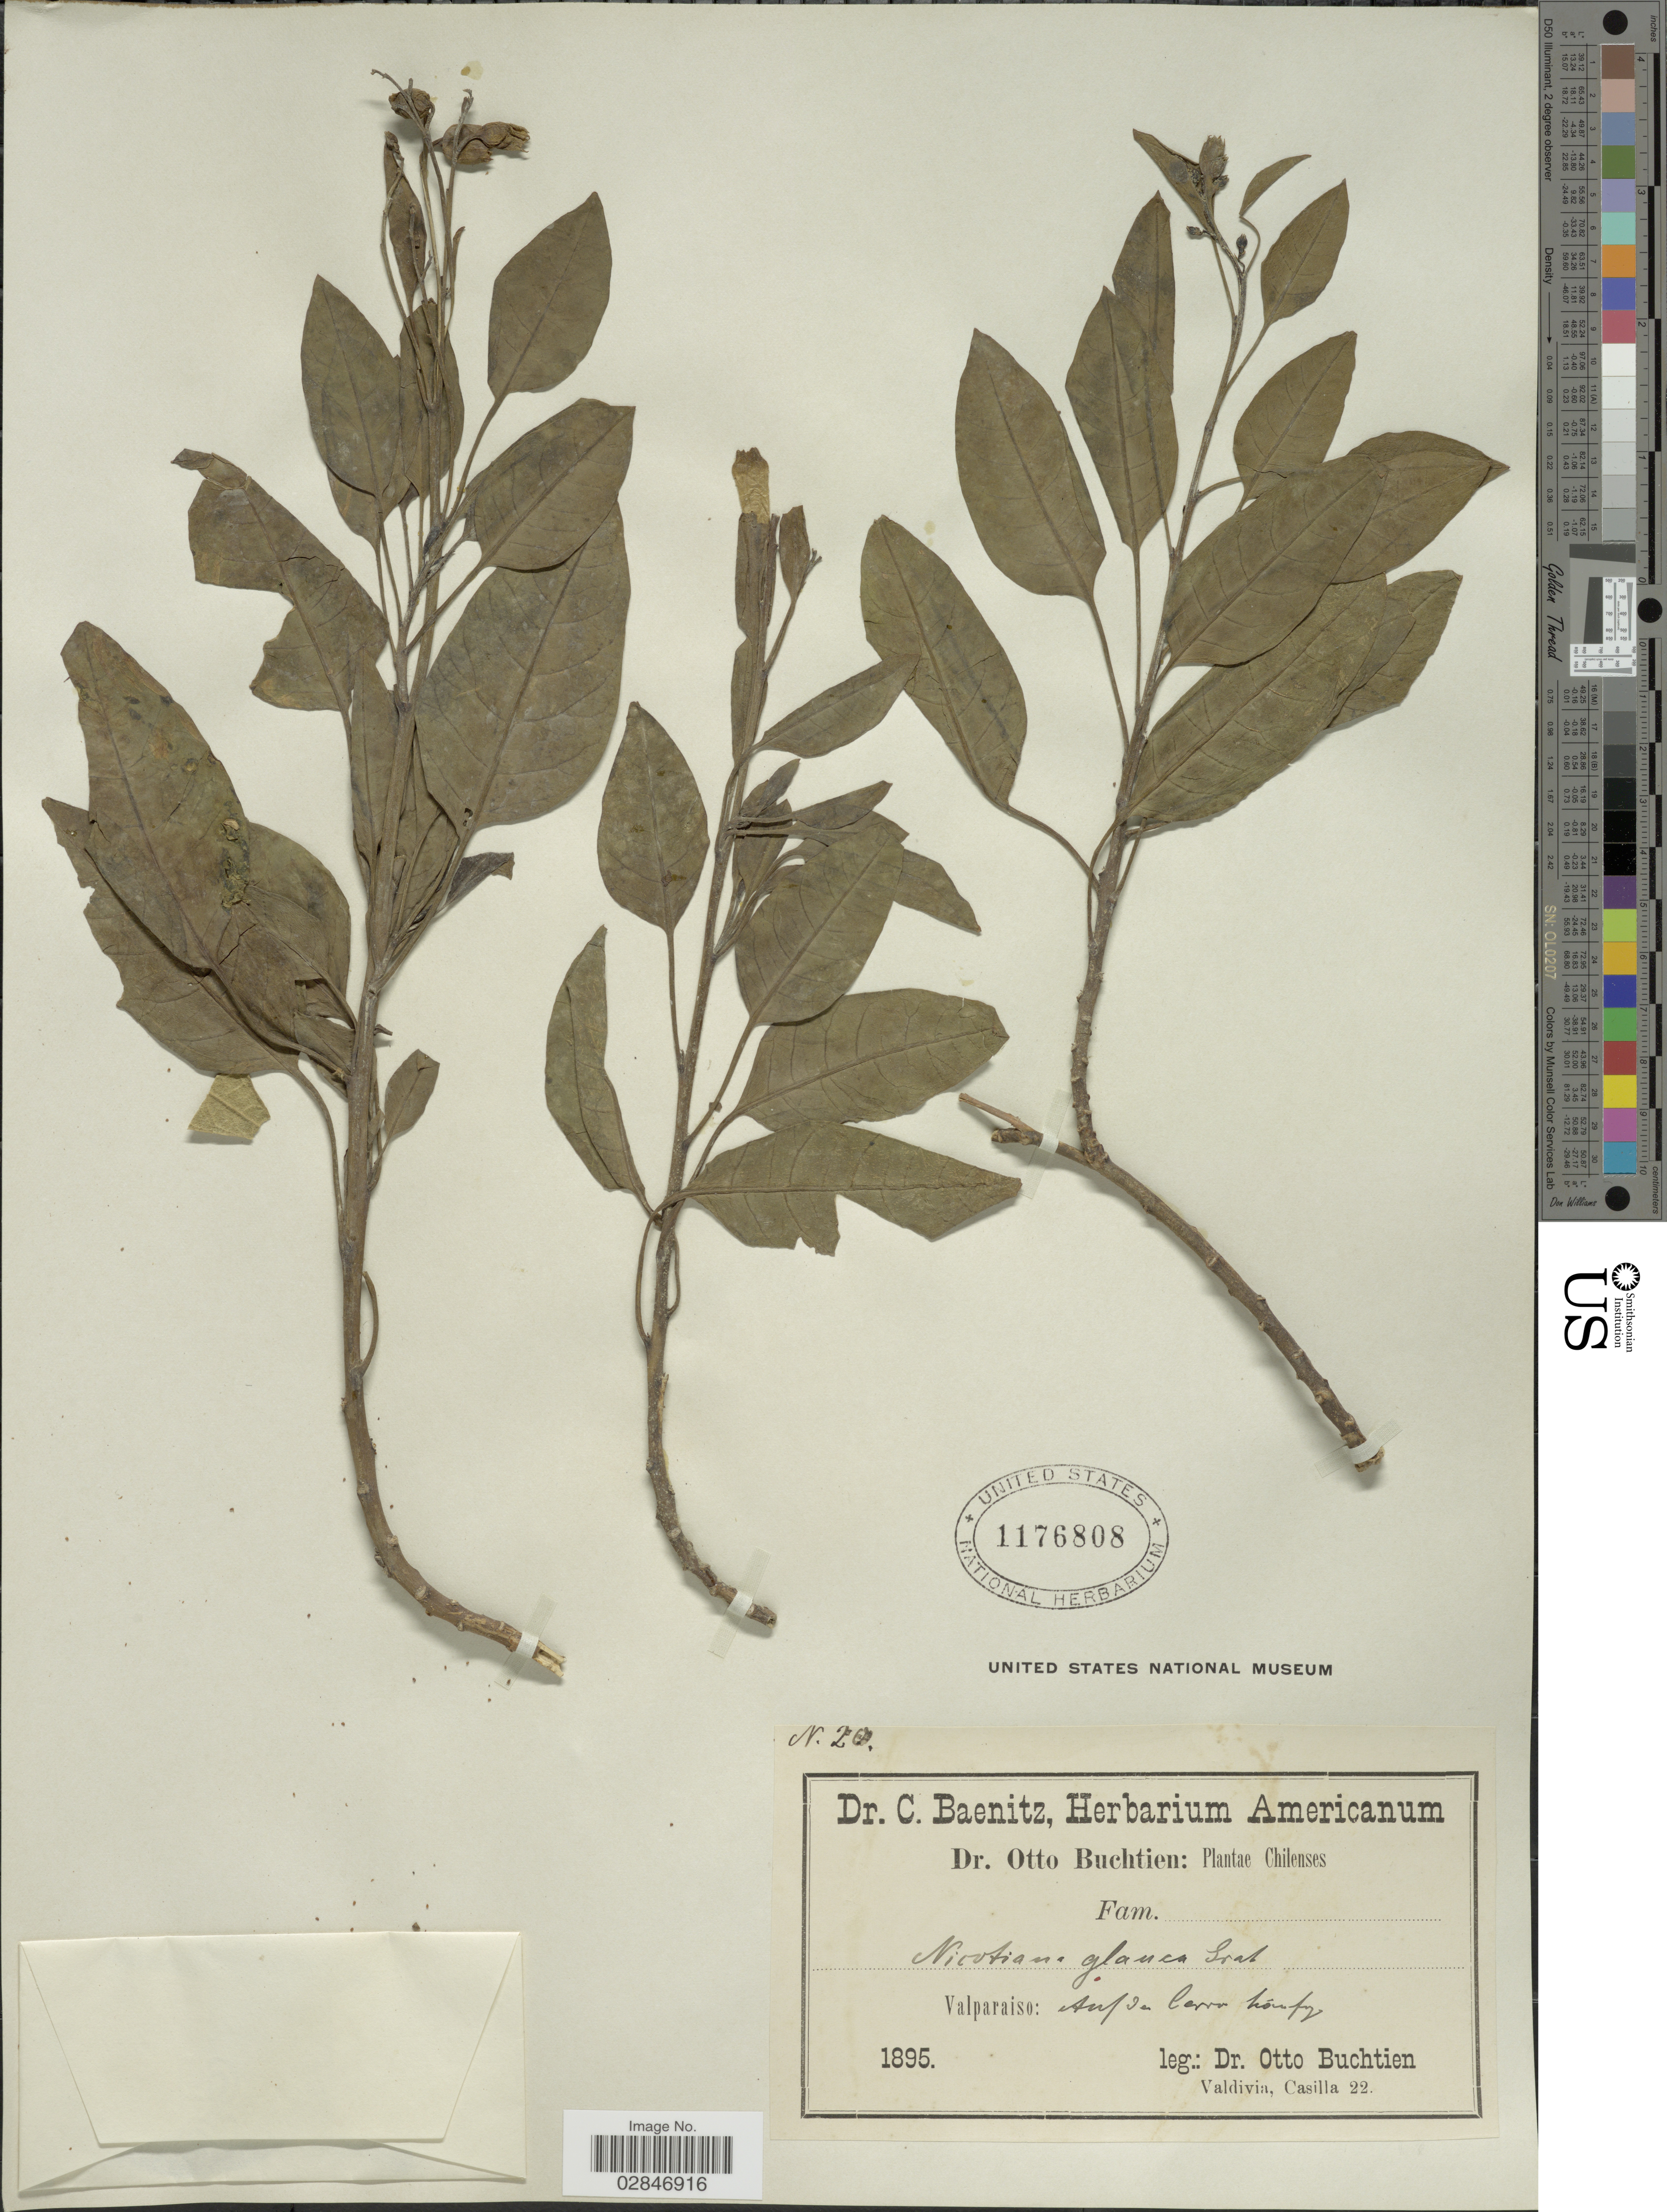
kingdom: Plantae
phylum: Tracheophyta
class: Magnoliopsida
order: Solanales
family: Solanaceae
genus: Nicotiana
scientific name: Nicotiana glauca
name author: Graham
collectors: O. Buchtien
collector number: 20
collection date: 1895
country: Chile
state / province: Valparaíso (V)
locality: Valparaiso: Auf der Cerro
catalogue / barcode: US 1176808